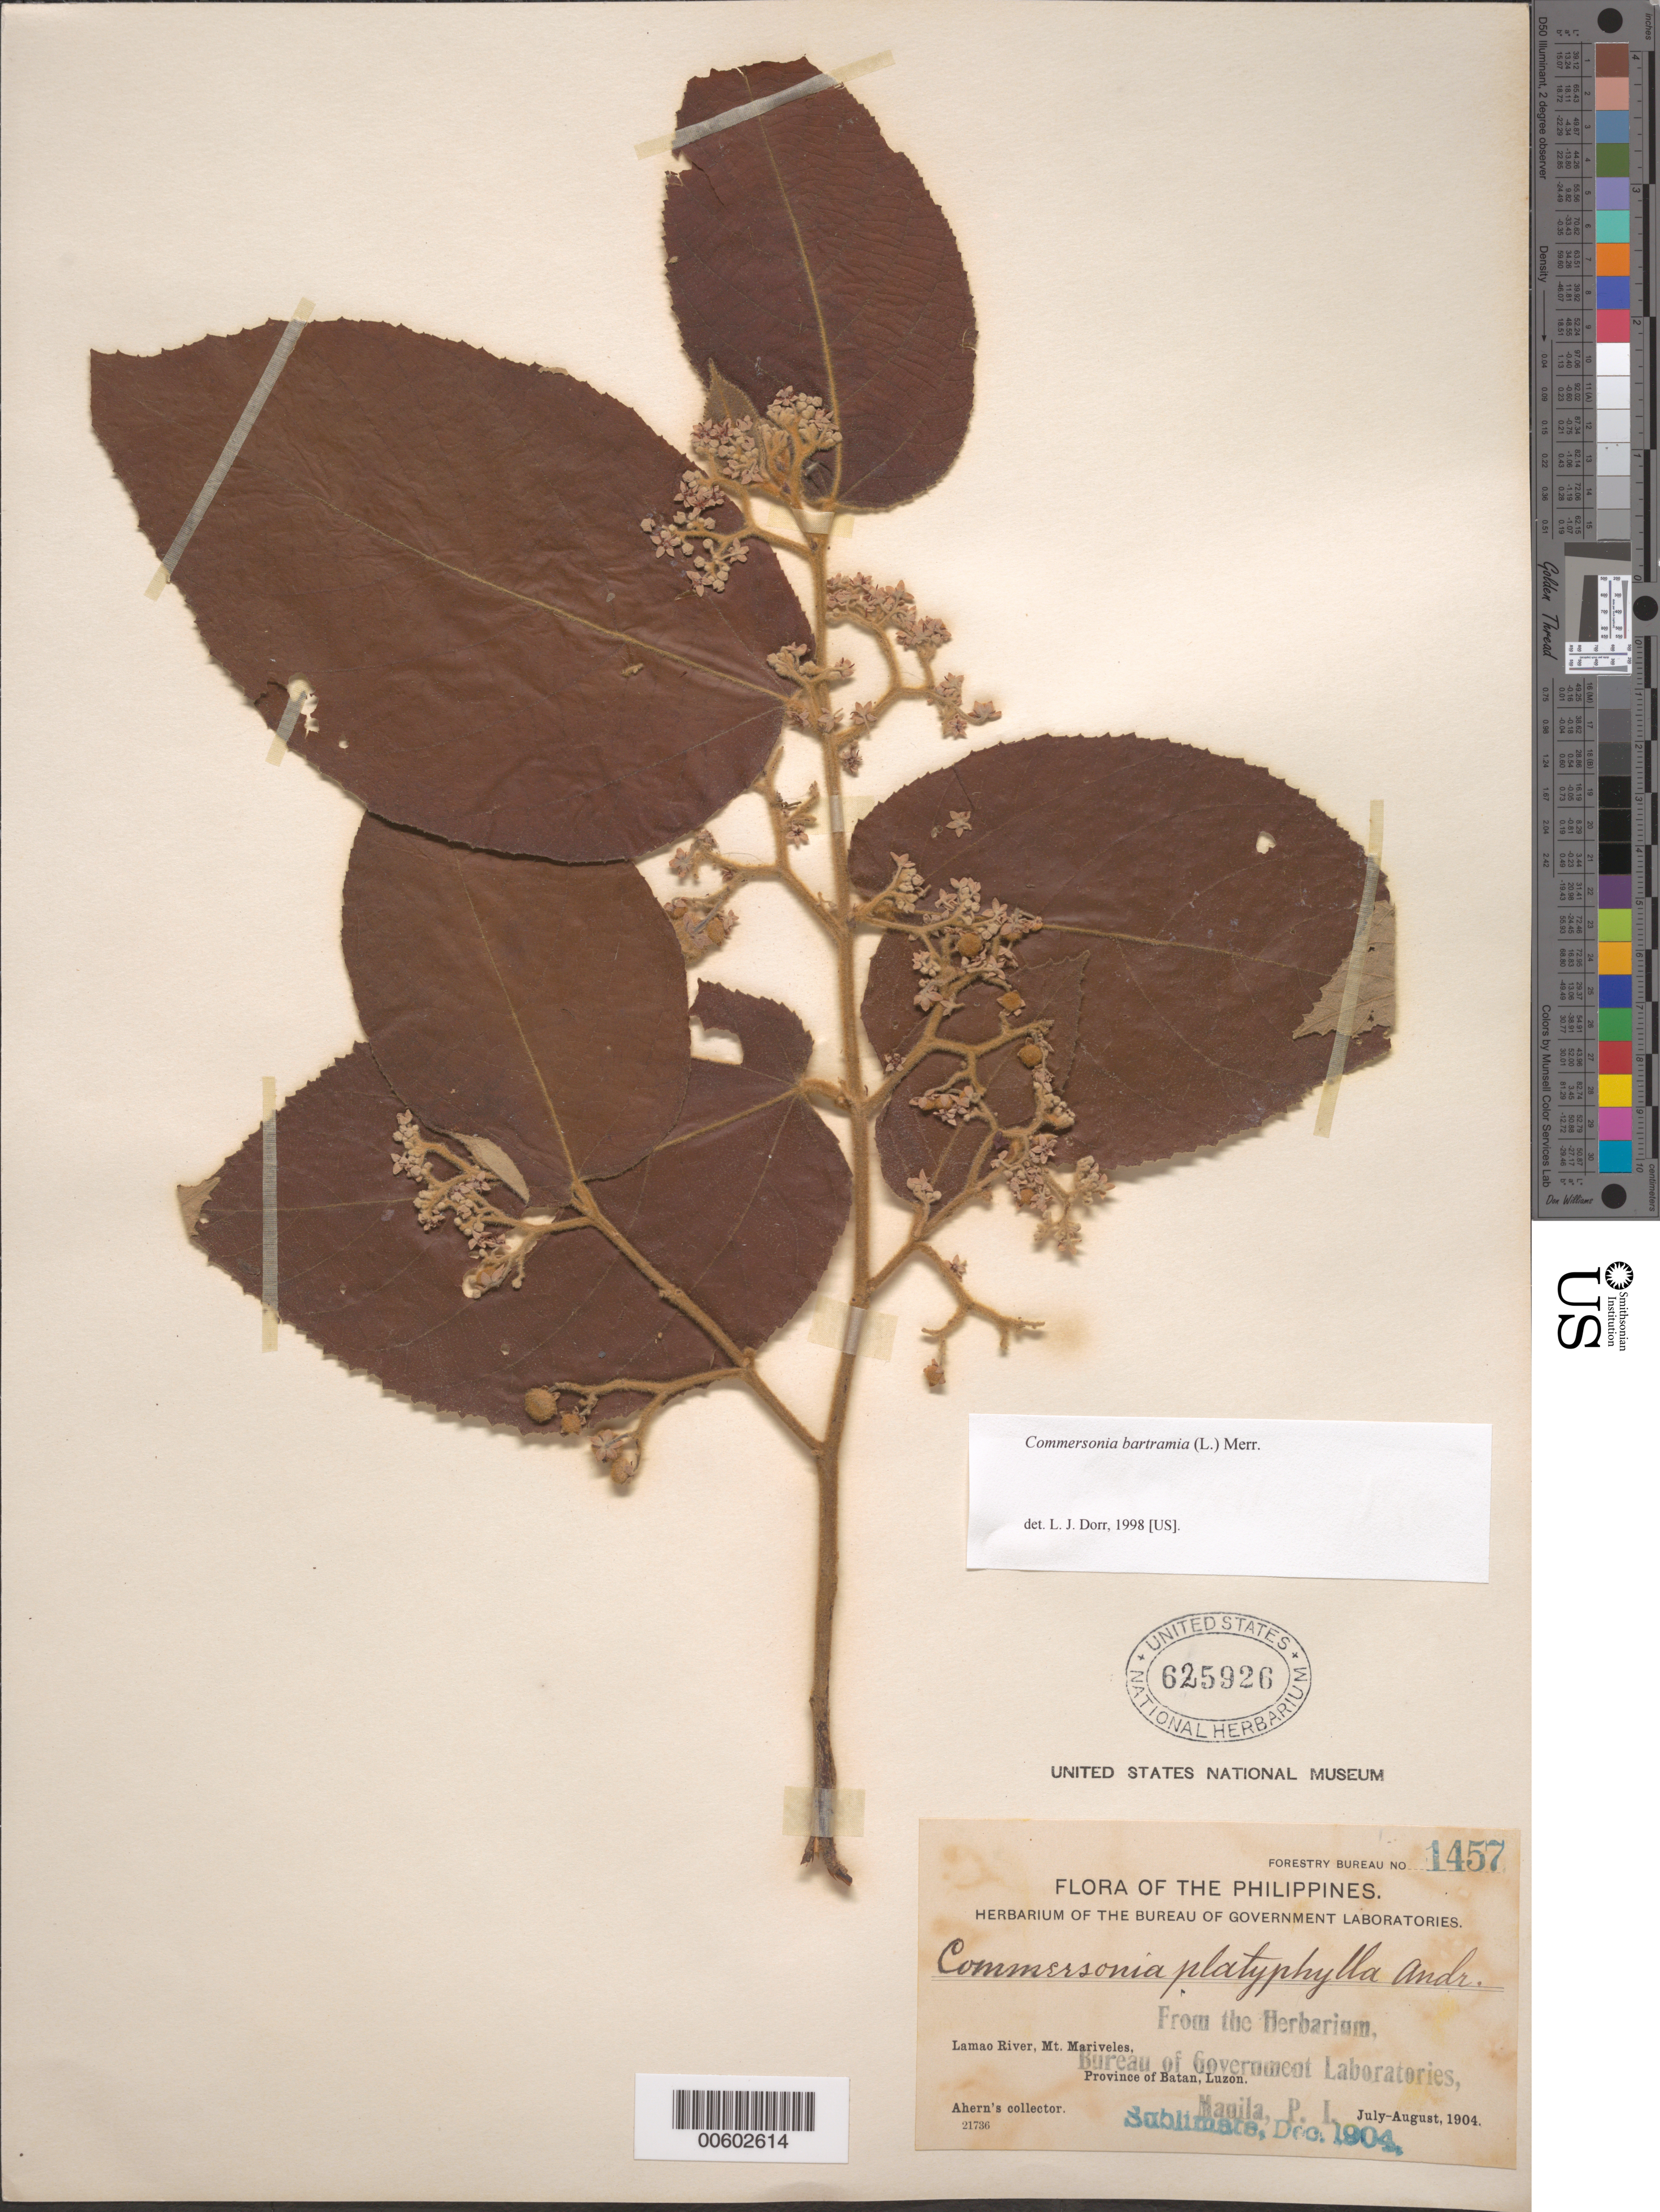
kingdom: Plantae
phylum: Tracheophyta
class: Magnoliopsida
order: Malvales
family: Malvaceae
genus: Commersonia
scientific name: Commersonia bartramia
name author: (L.) Merr.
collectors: Ahern's collector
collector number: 1457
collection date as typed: Jul 1904 to -- Aug 1904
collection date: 1904-07/1904-08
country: Philippines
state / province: Central Luzon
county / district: Bataan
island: Luzon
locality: Lamao River, Mt. Mariveles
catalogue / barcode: US 625926